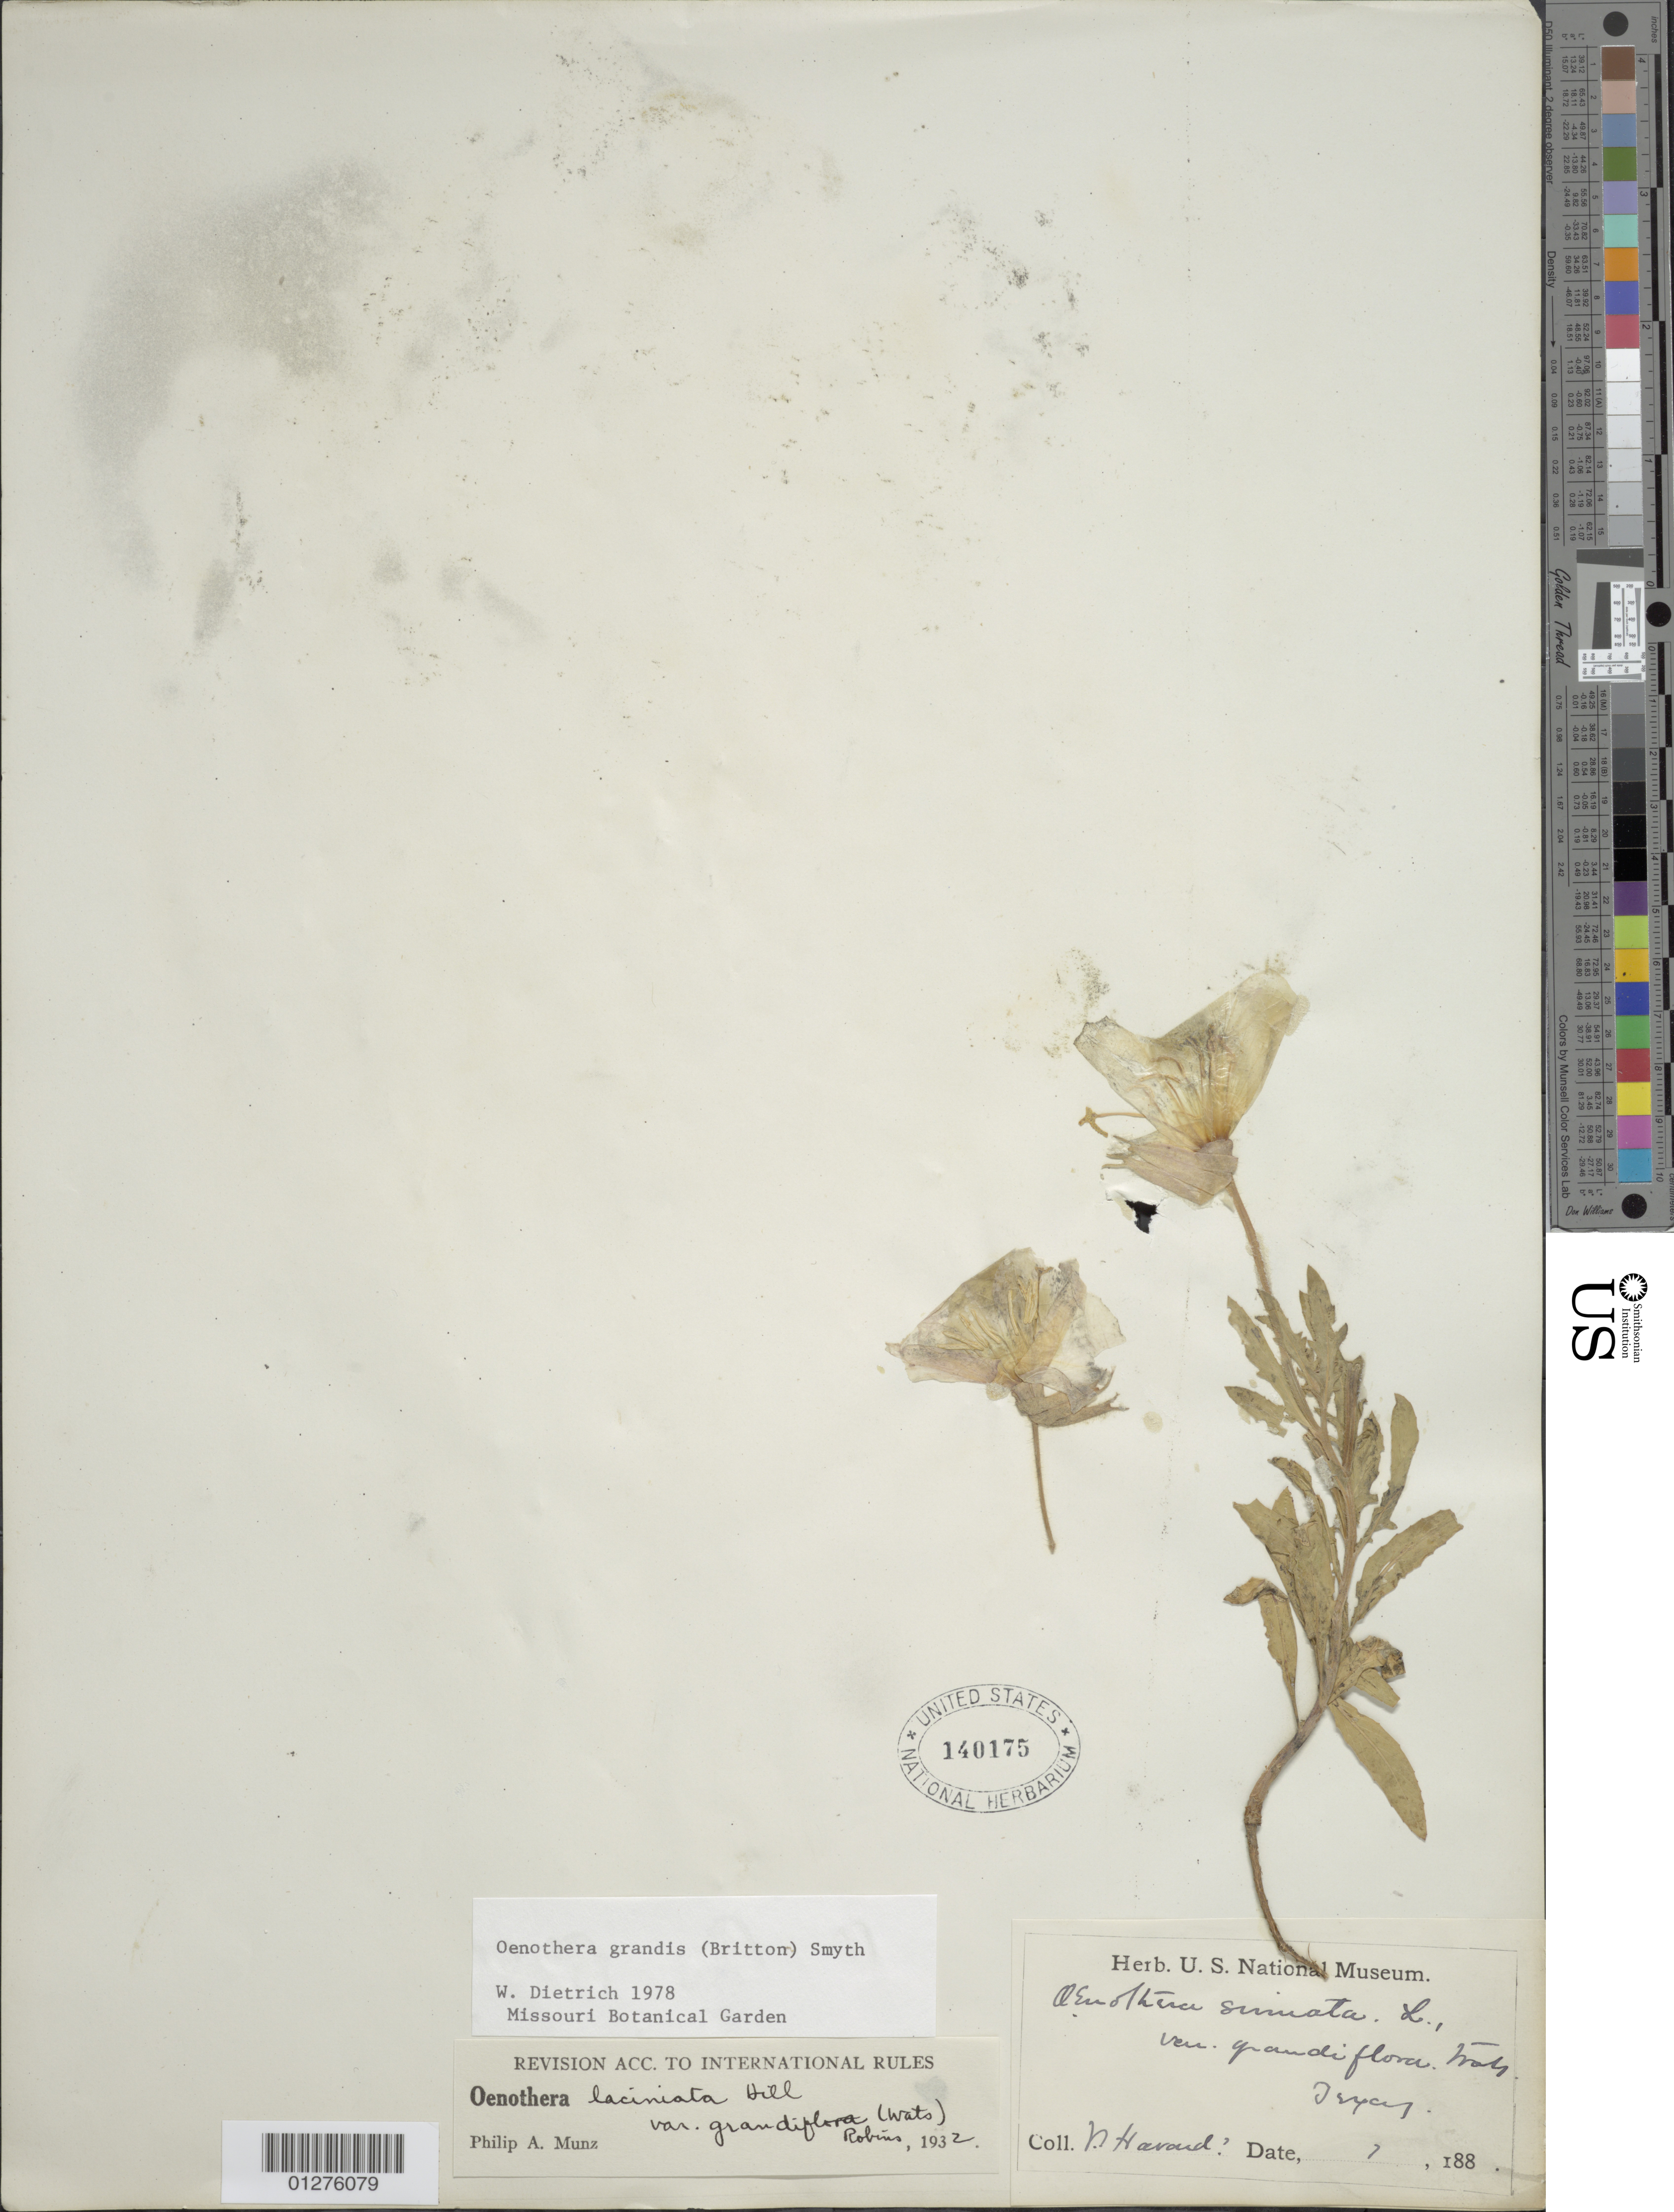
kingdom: Plantae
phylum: Tracheophyta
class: Magnoliopsida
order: Myrtales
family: Onagraceae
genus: Oenothera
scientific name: Oenothera grandis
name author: (Britton) Smyth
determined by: Dietrich, W.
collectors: V. Harvard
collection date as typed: Jul 188-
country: United States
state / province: Texas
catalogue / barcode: US 140175